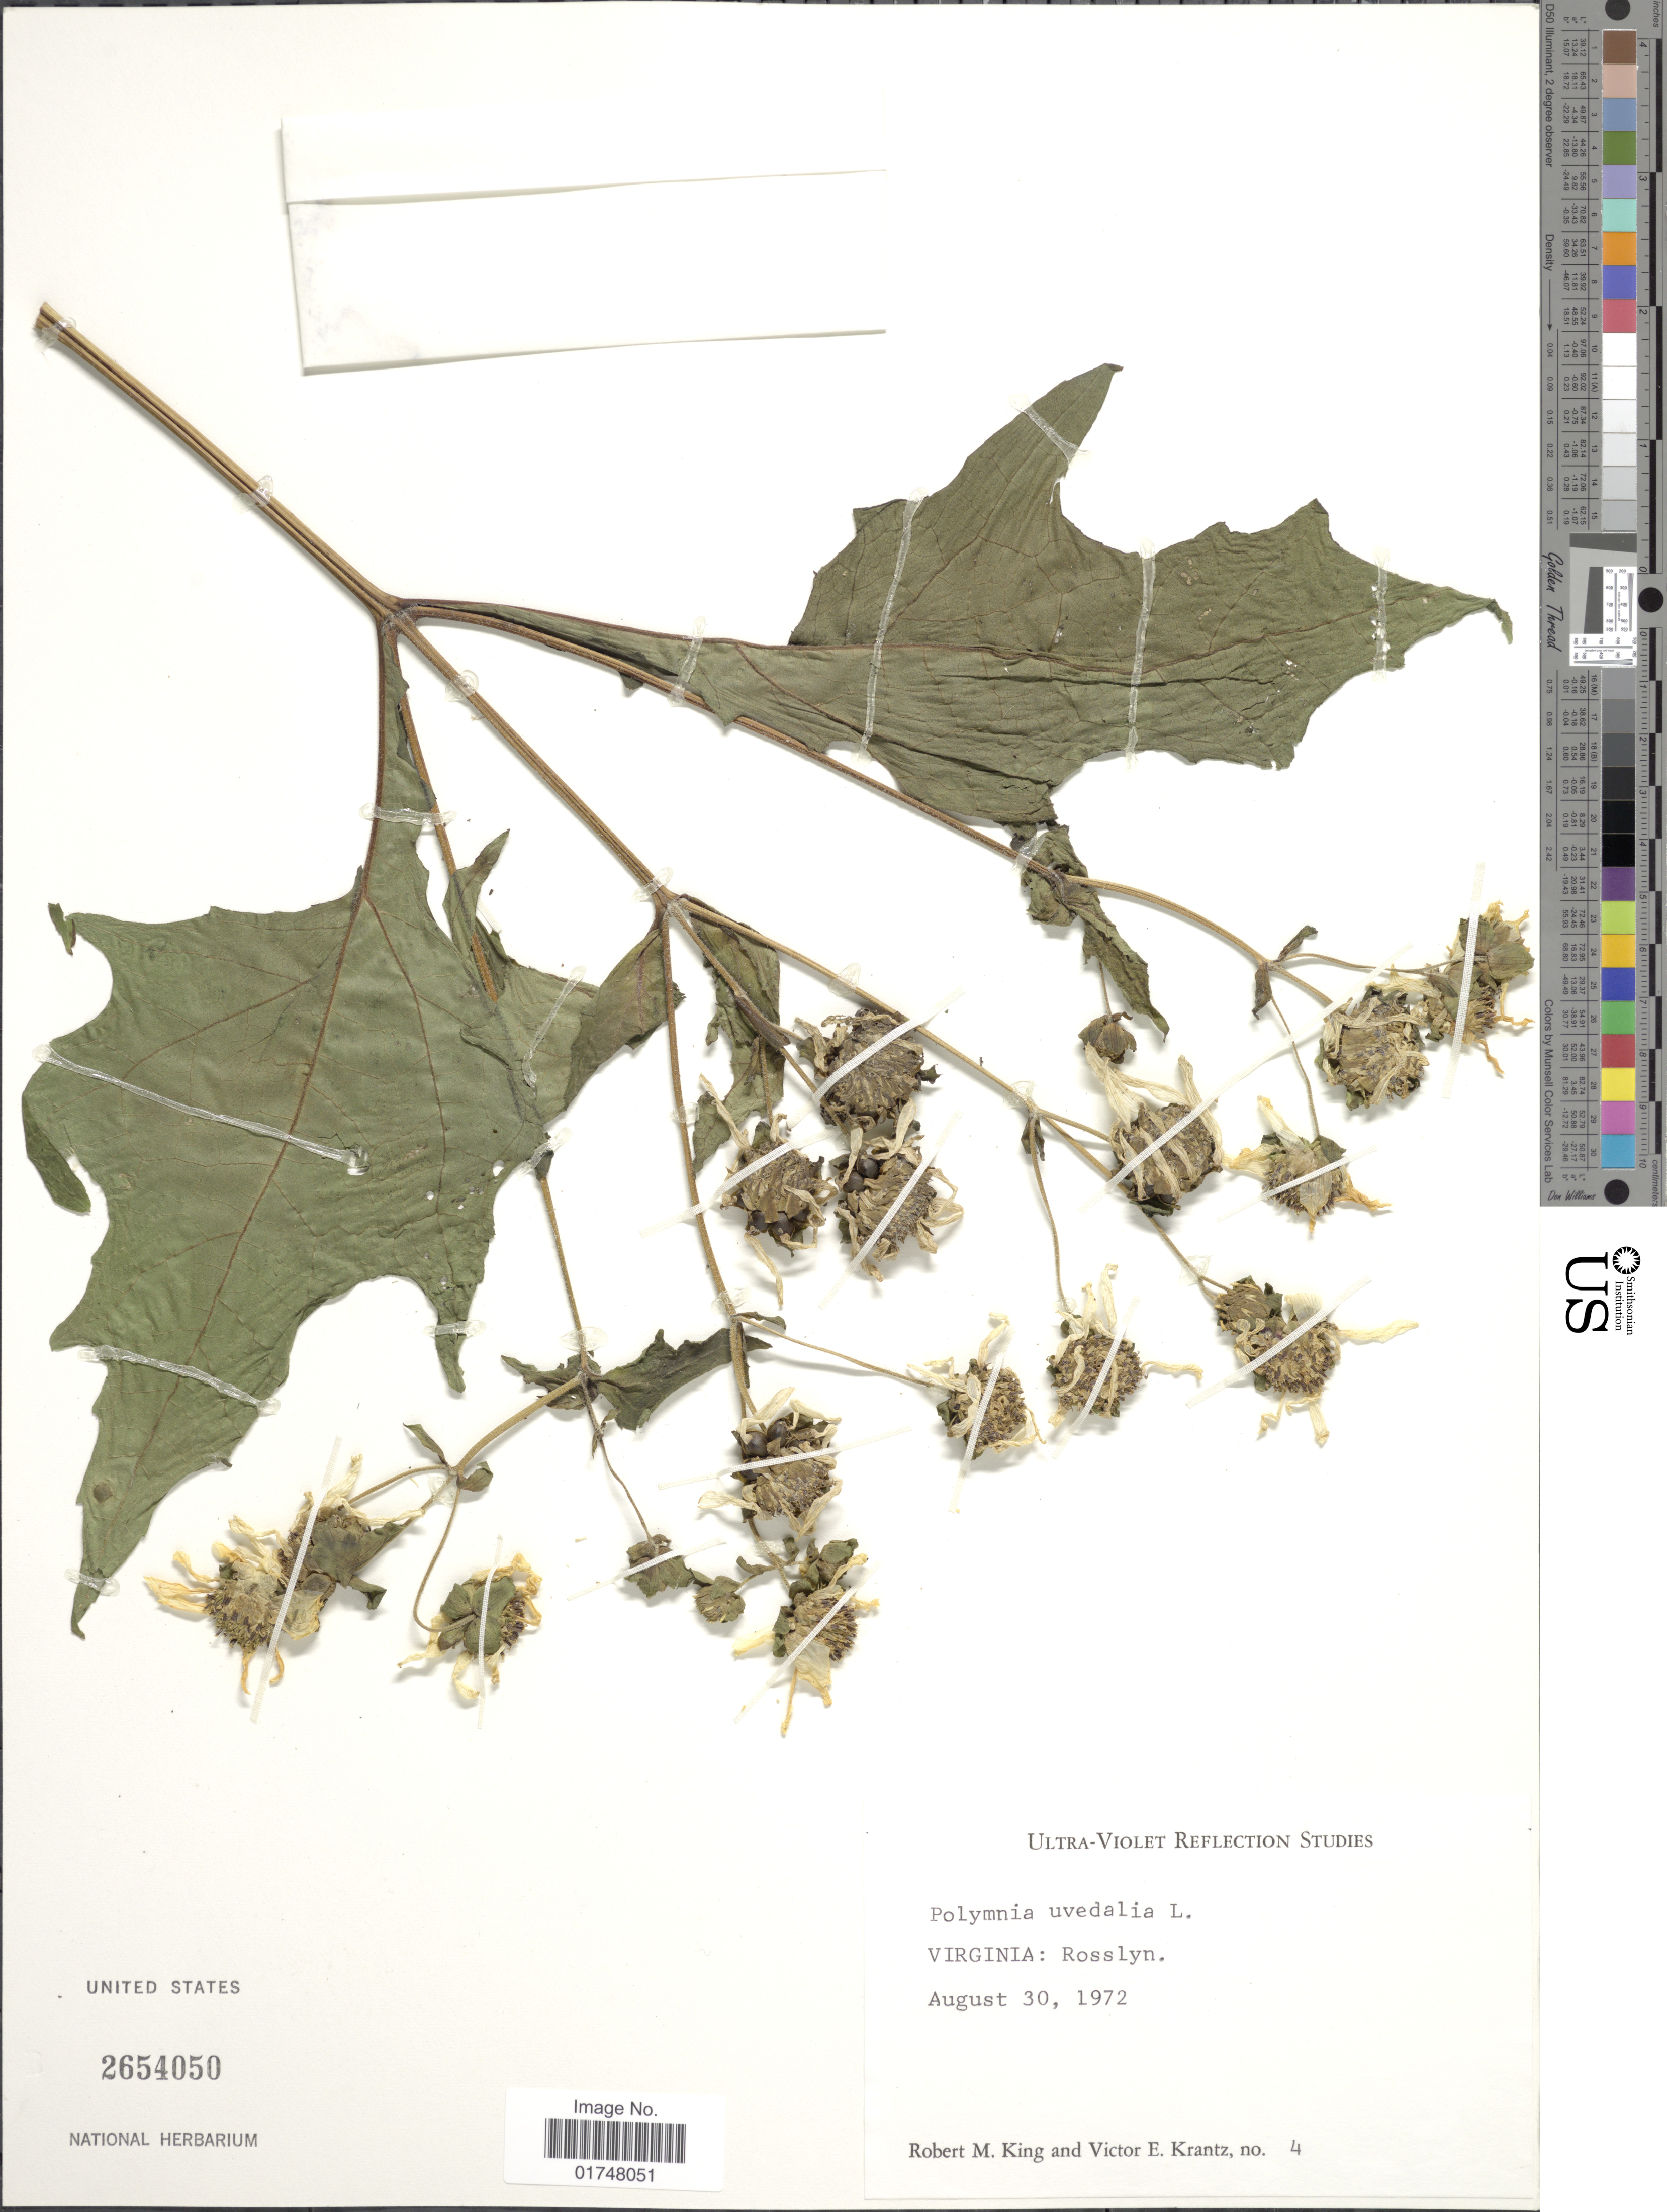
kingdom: Plantae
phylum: Tracheophyta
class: Magnoliopsida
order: Asterales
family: Asteraceae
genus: Smallanthus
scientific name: Smallanthus uvedalia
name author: (L.) Mack. ex Mack.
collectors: R. M. King & V. Krantz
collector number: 4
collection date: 1972-08-30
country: United States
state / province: Virginia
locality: Rosslyn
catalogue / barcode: US 2654050